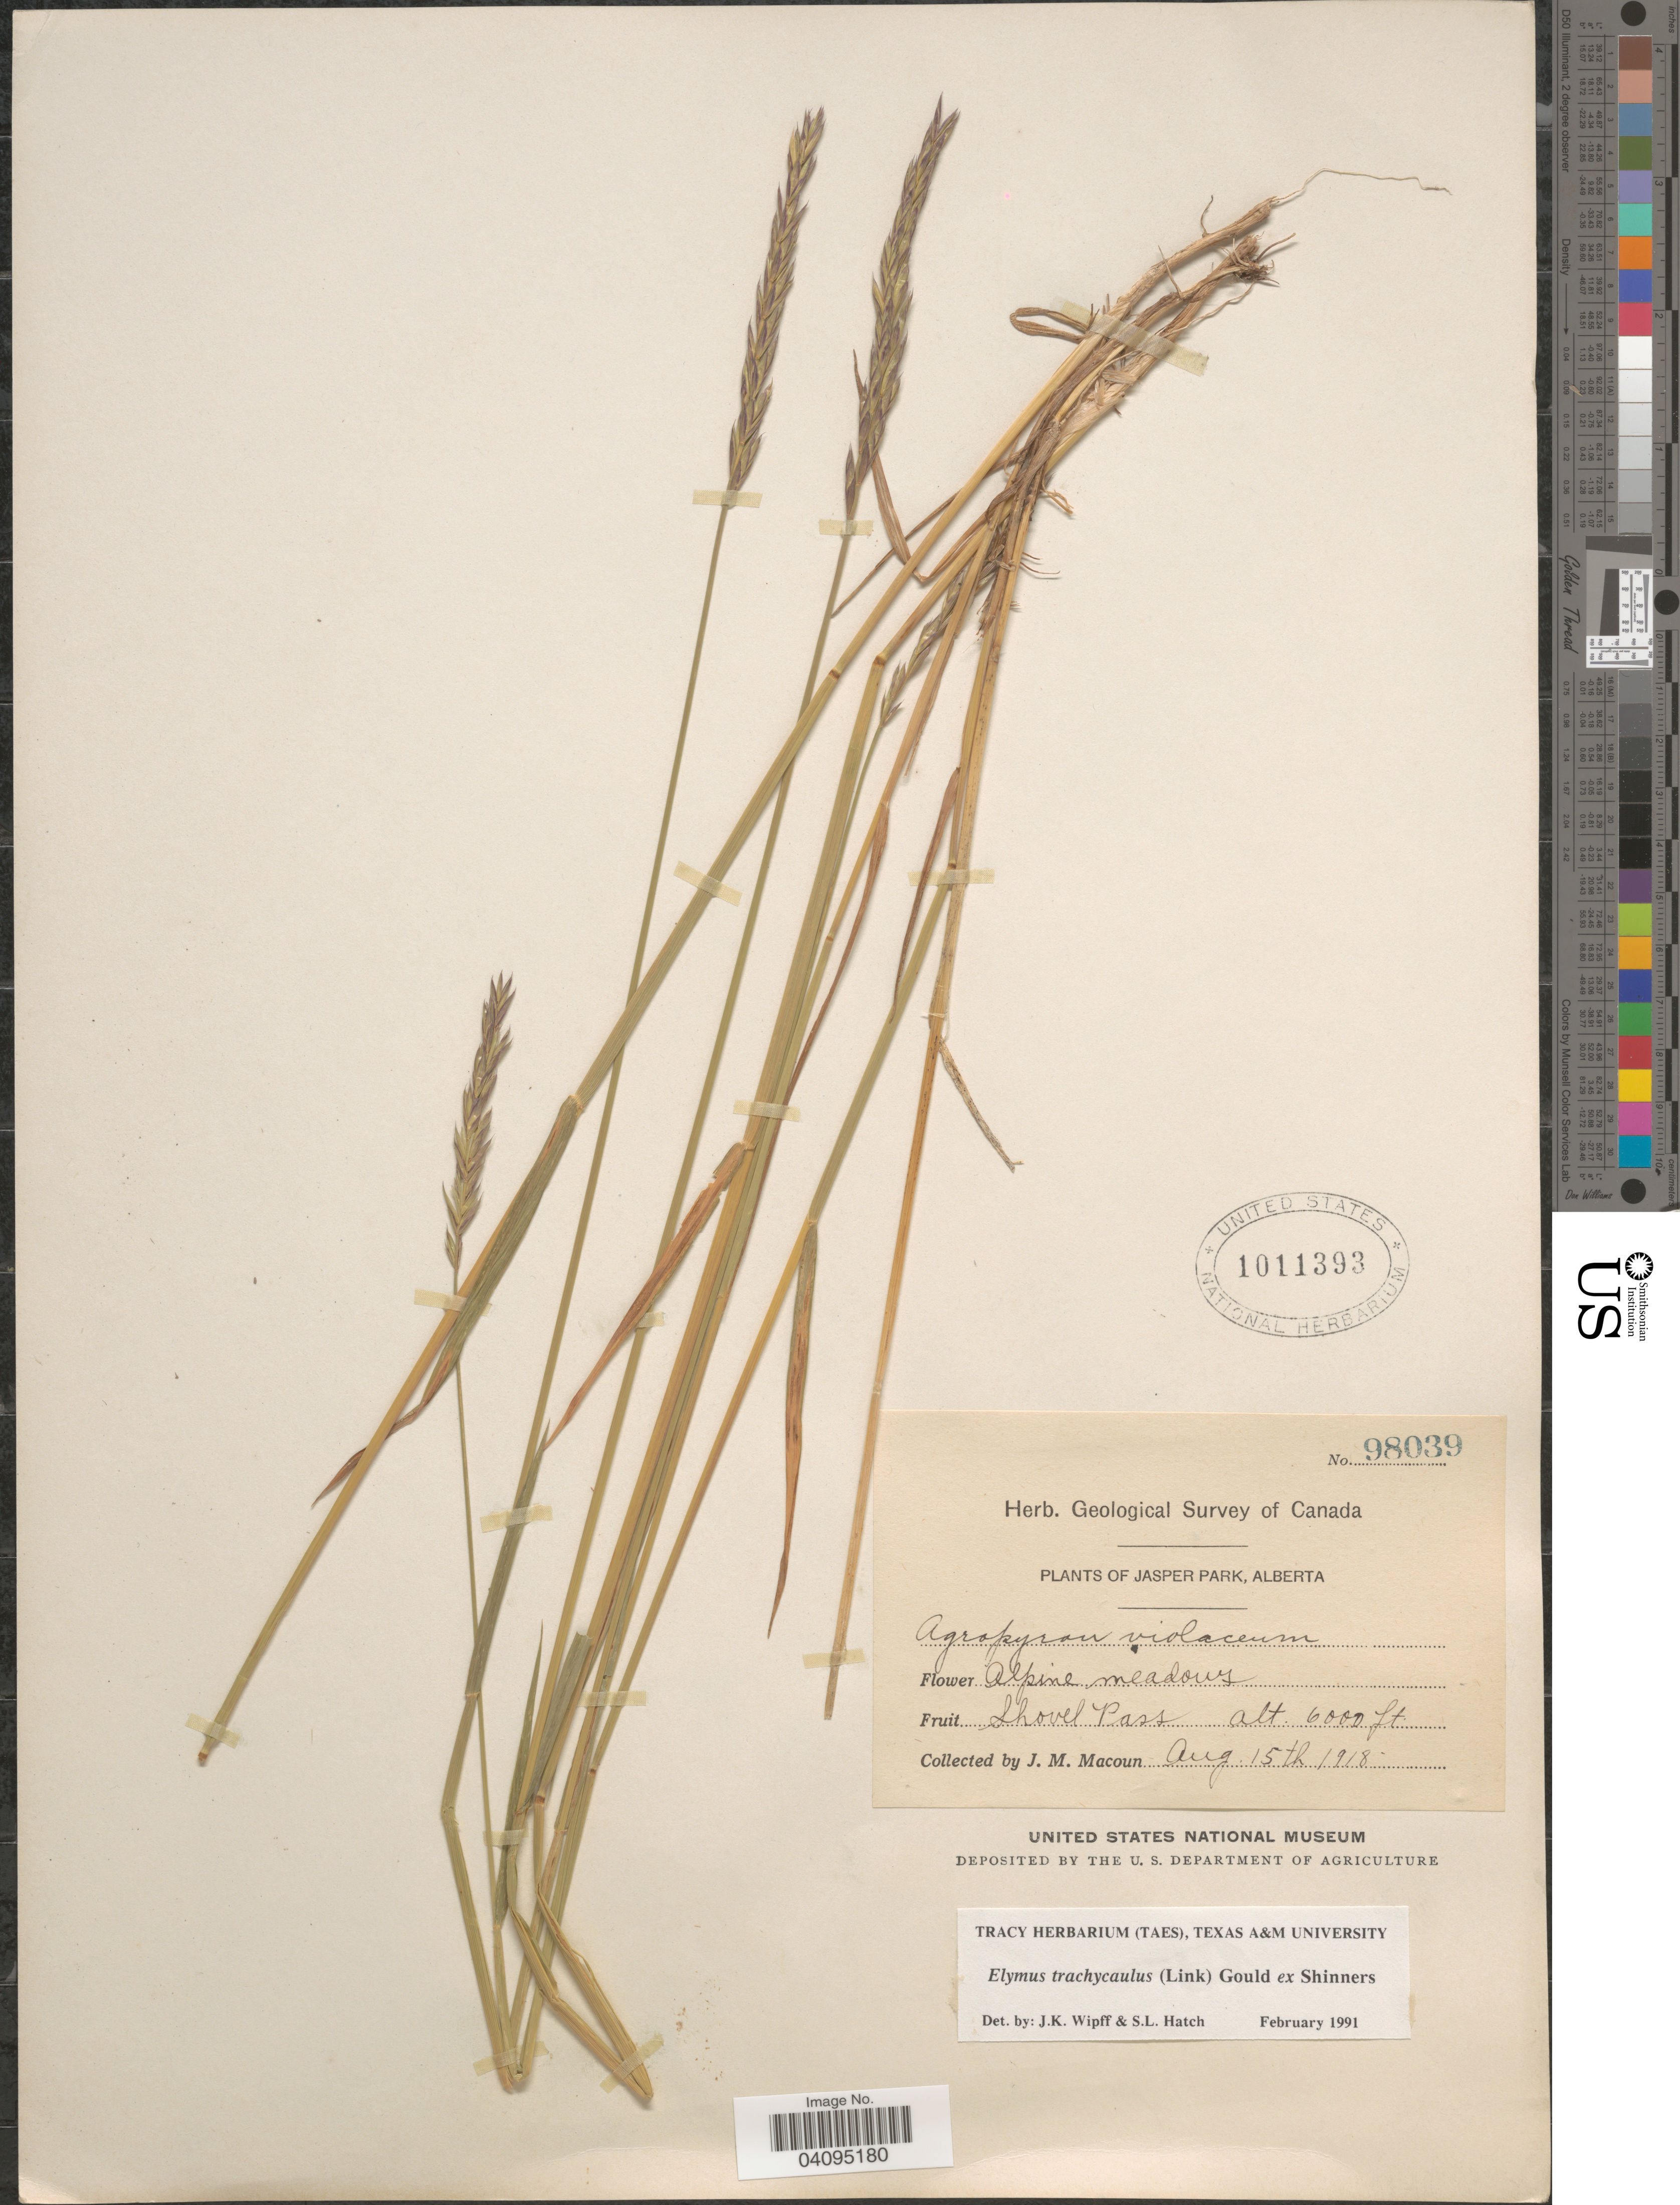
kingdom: Plantae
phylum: Tracheophyta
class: Liliopsida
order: Poales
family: Poaceae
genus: Elymus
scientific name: Elymus trachycaulus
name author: (Link) Gould ex Shinners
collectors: J. M. Macoun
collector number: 98039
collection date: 1918-08-15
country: Canada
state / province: Alberta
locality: Geological Survey of Canada. Jasper Park. Shovel Pass.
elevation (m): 1829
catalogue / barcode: US 1011393